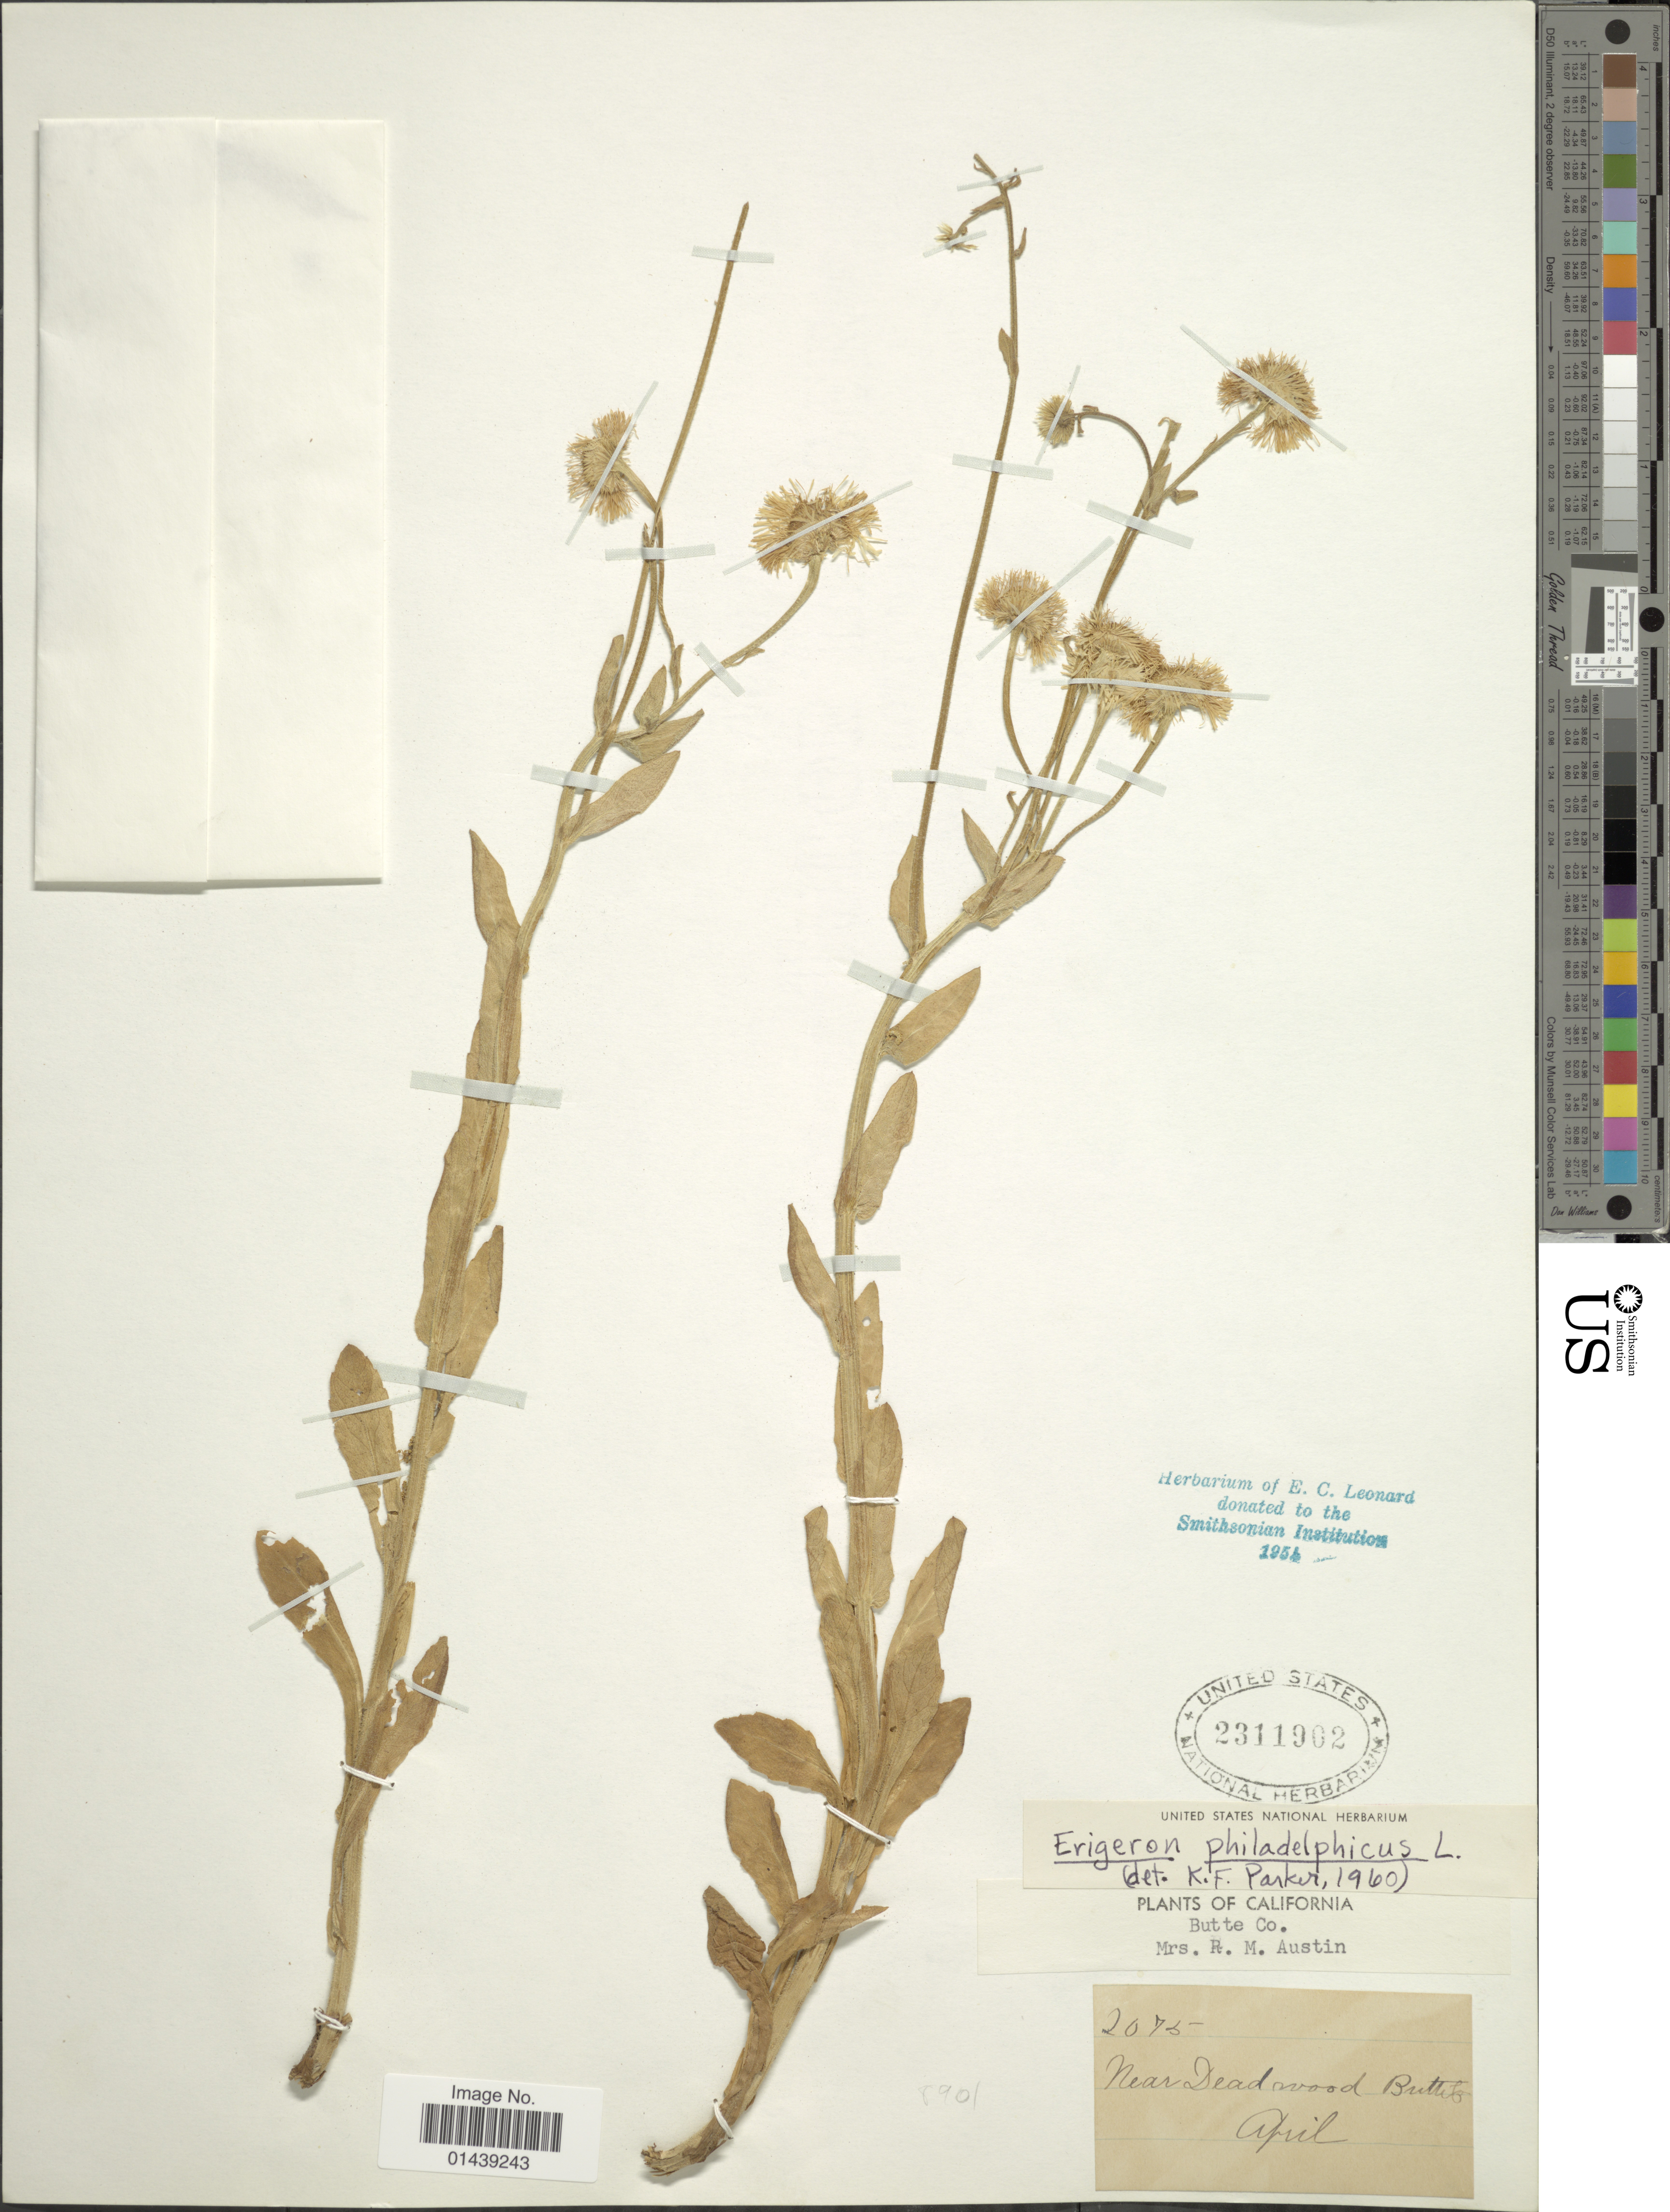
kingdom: Plantae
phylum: Tracheophyta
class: Magnoliopsida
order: Asterales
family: Asteraceae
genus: Erigeron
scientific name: Erigeron philadelphicus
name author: L.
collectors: R. Austin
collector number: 2075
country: United States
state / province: California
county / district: Butte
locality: Near Deadwood Butte Co.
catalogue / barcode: US 2311962